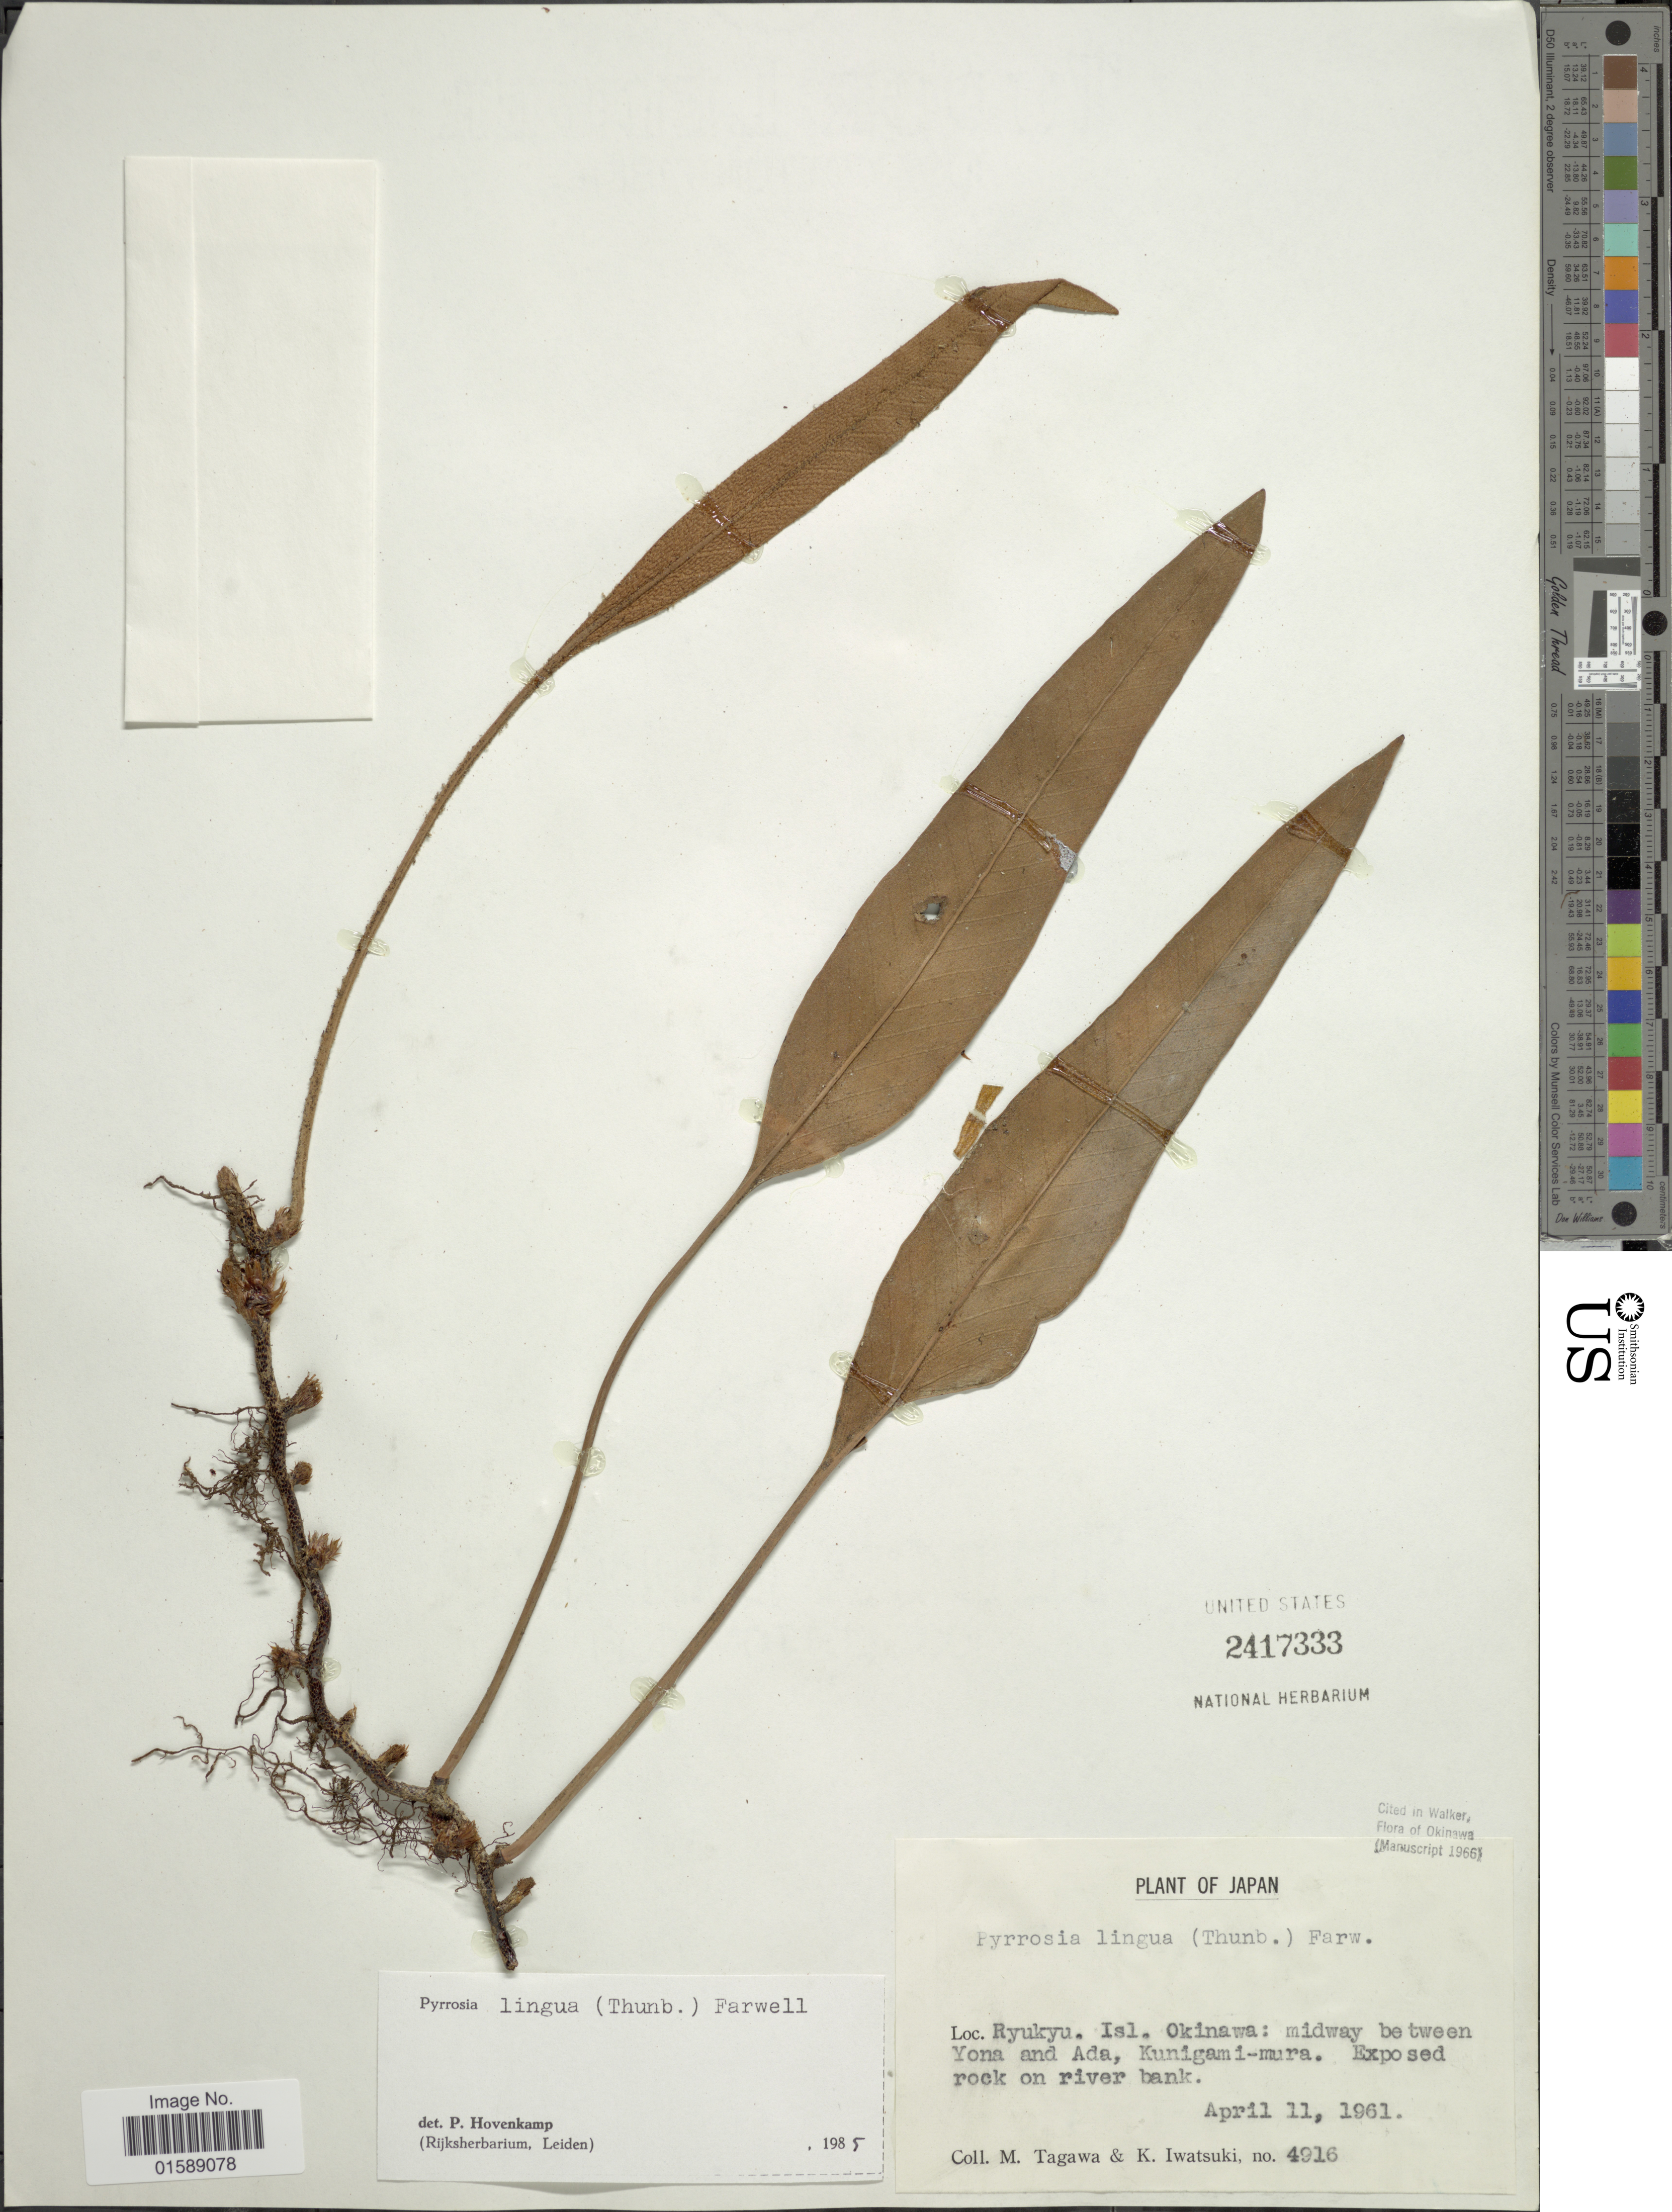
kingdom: Plantae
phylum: Tracheophyta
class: Polypodiopsida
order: Polypodiales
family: Polypodiaceae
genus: Pyrrosia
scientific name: Pyrrosia lingua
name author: (Thurb.) Farw.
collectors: M. Tagawa & K. Iwatsuki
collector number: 4916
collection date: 1961-04-11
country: Japan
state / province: Okinawa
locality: Ryukyu. Isl. Okinawa: midway between Yona and Adu, Kunigami-mura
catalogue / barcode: US 2417333